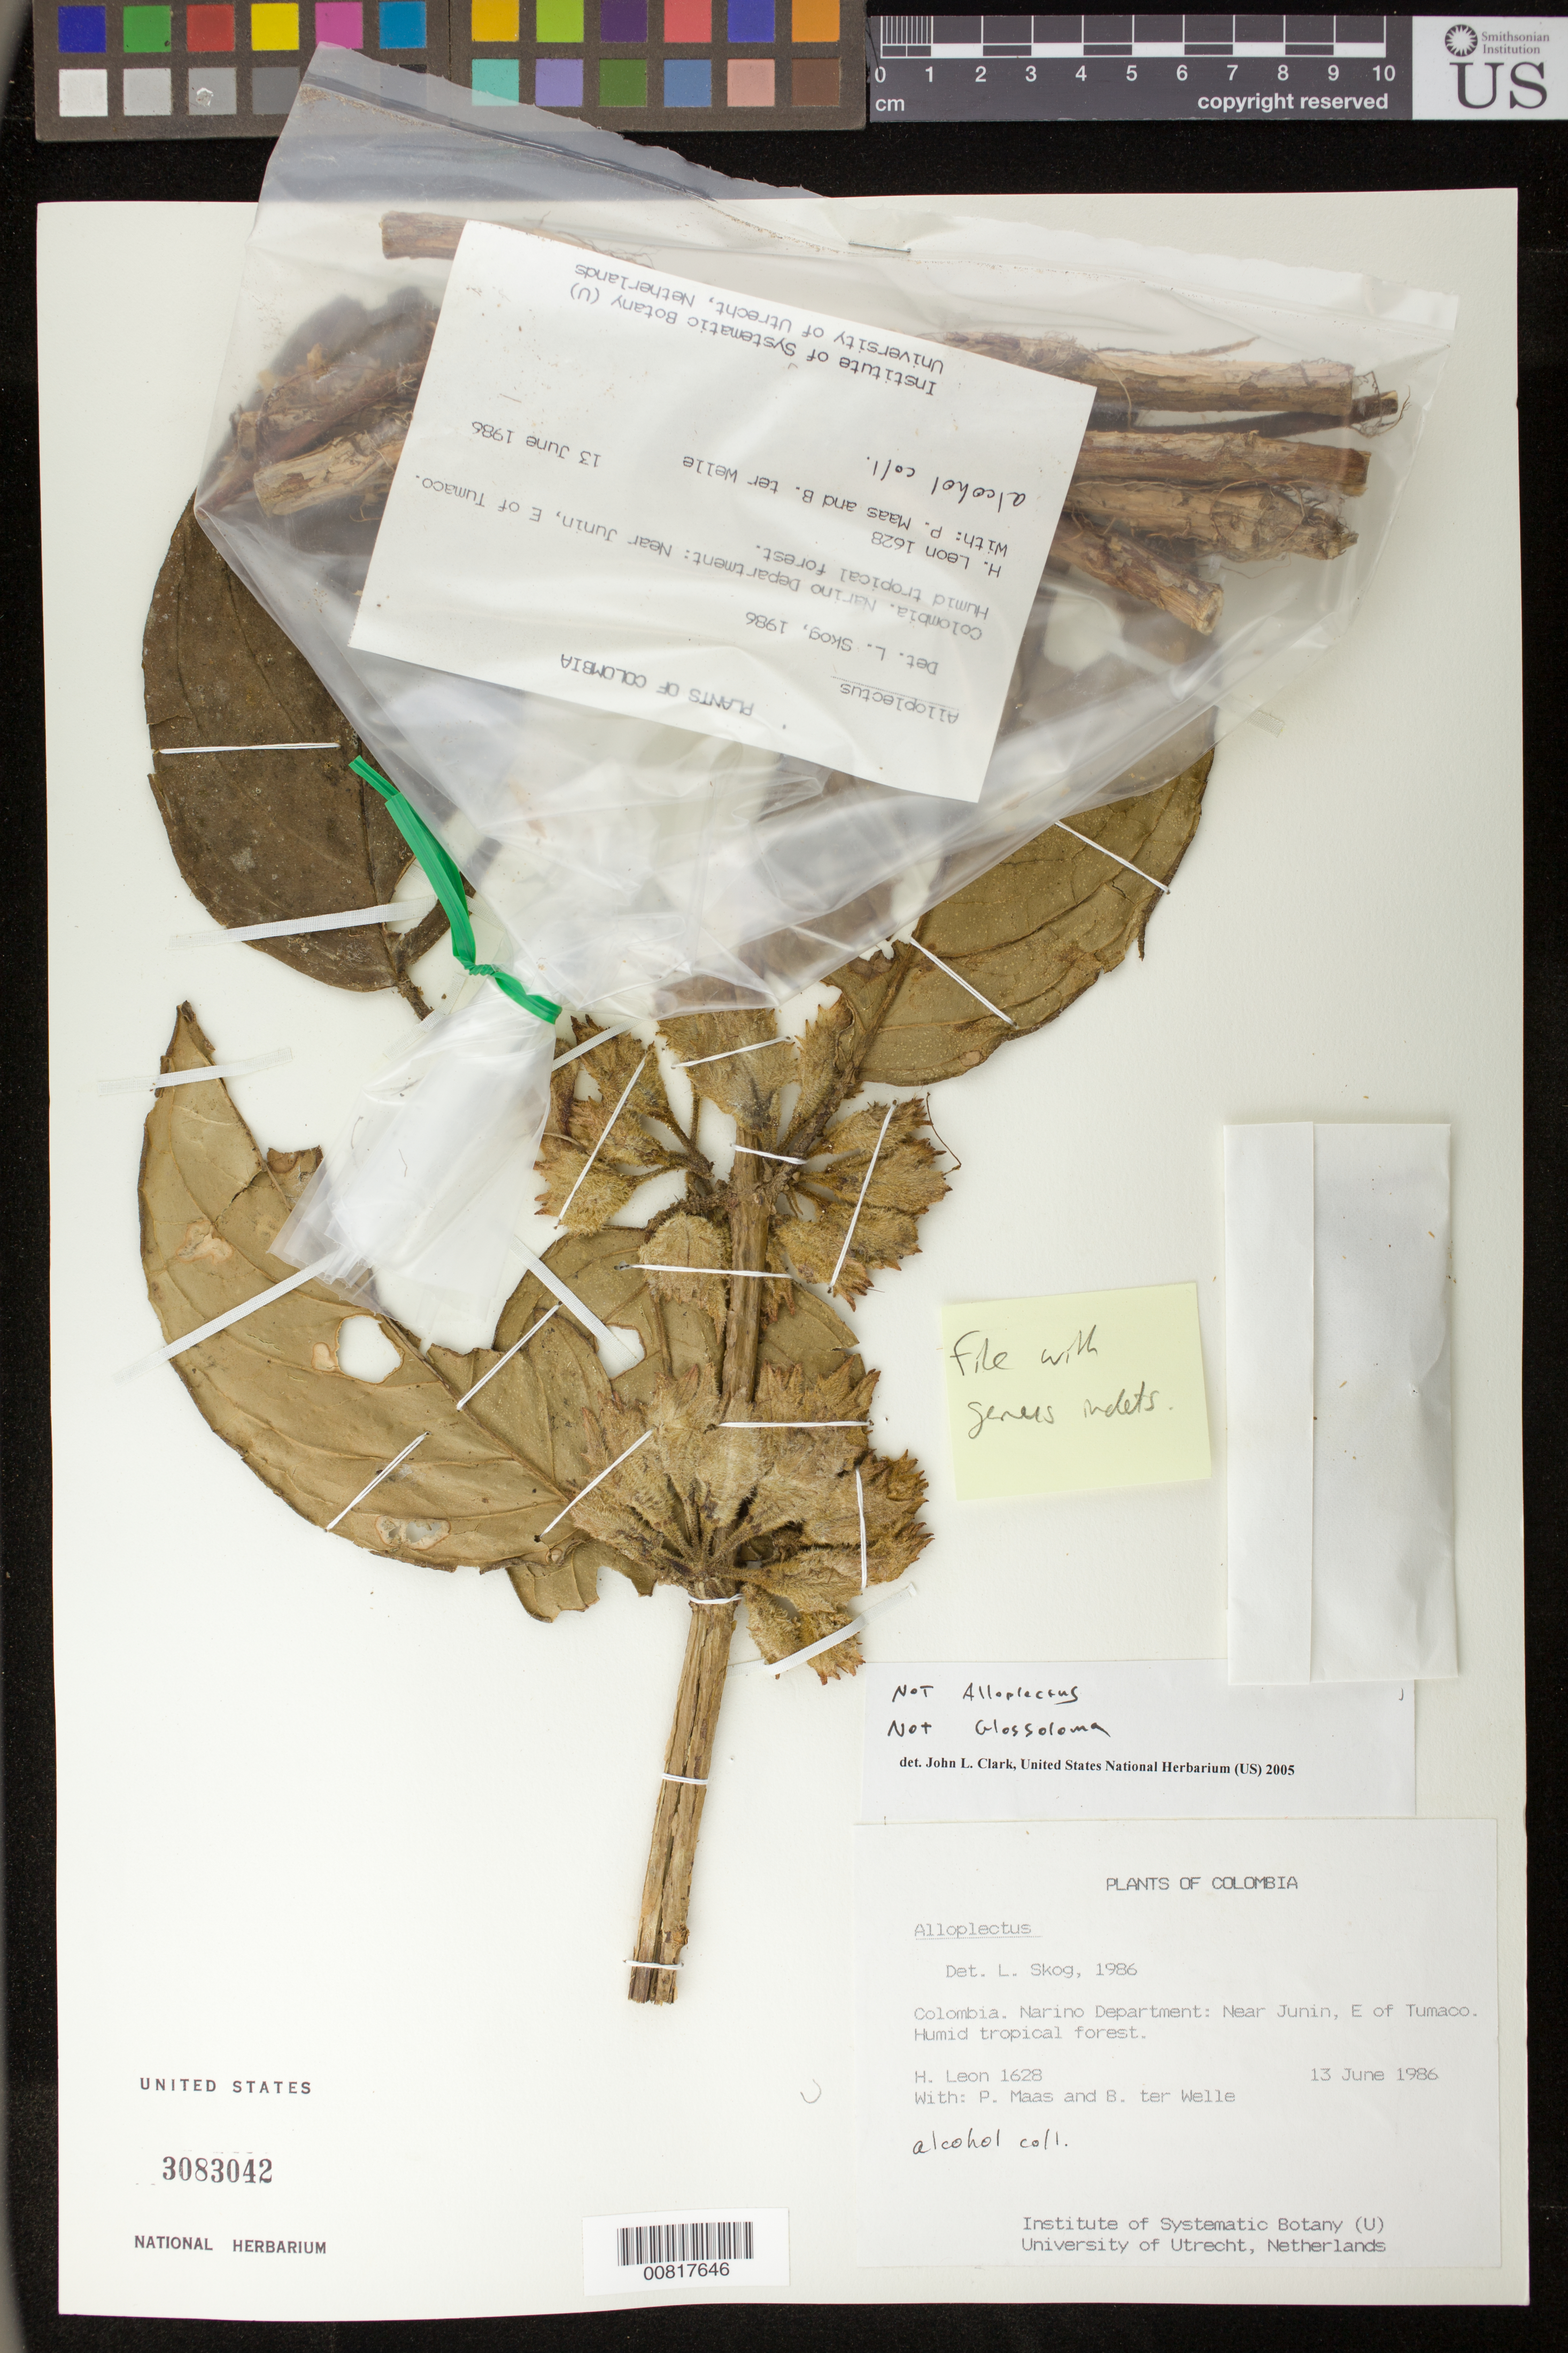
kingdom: Plantae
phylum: Tracheophyta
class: Magnoliopsida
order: Lamiales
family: Gesneriaceae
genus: Paradrymonia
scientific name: Paradrymonia longifolia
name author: (Poepp.) Wiehler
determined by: Clark, J. L., (SEL), The Marie Selby Botanical Garden (UNITED STATES)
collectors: H. León, P. Maas & B. Welle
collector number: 1628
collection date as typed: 13 Jun 1986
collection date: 1986-06-13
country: Colombia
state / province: Nariño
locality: Near Junin, E of Tumaco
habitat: Humid tropical forest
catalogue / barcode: US 3083042